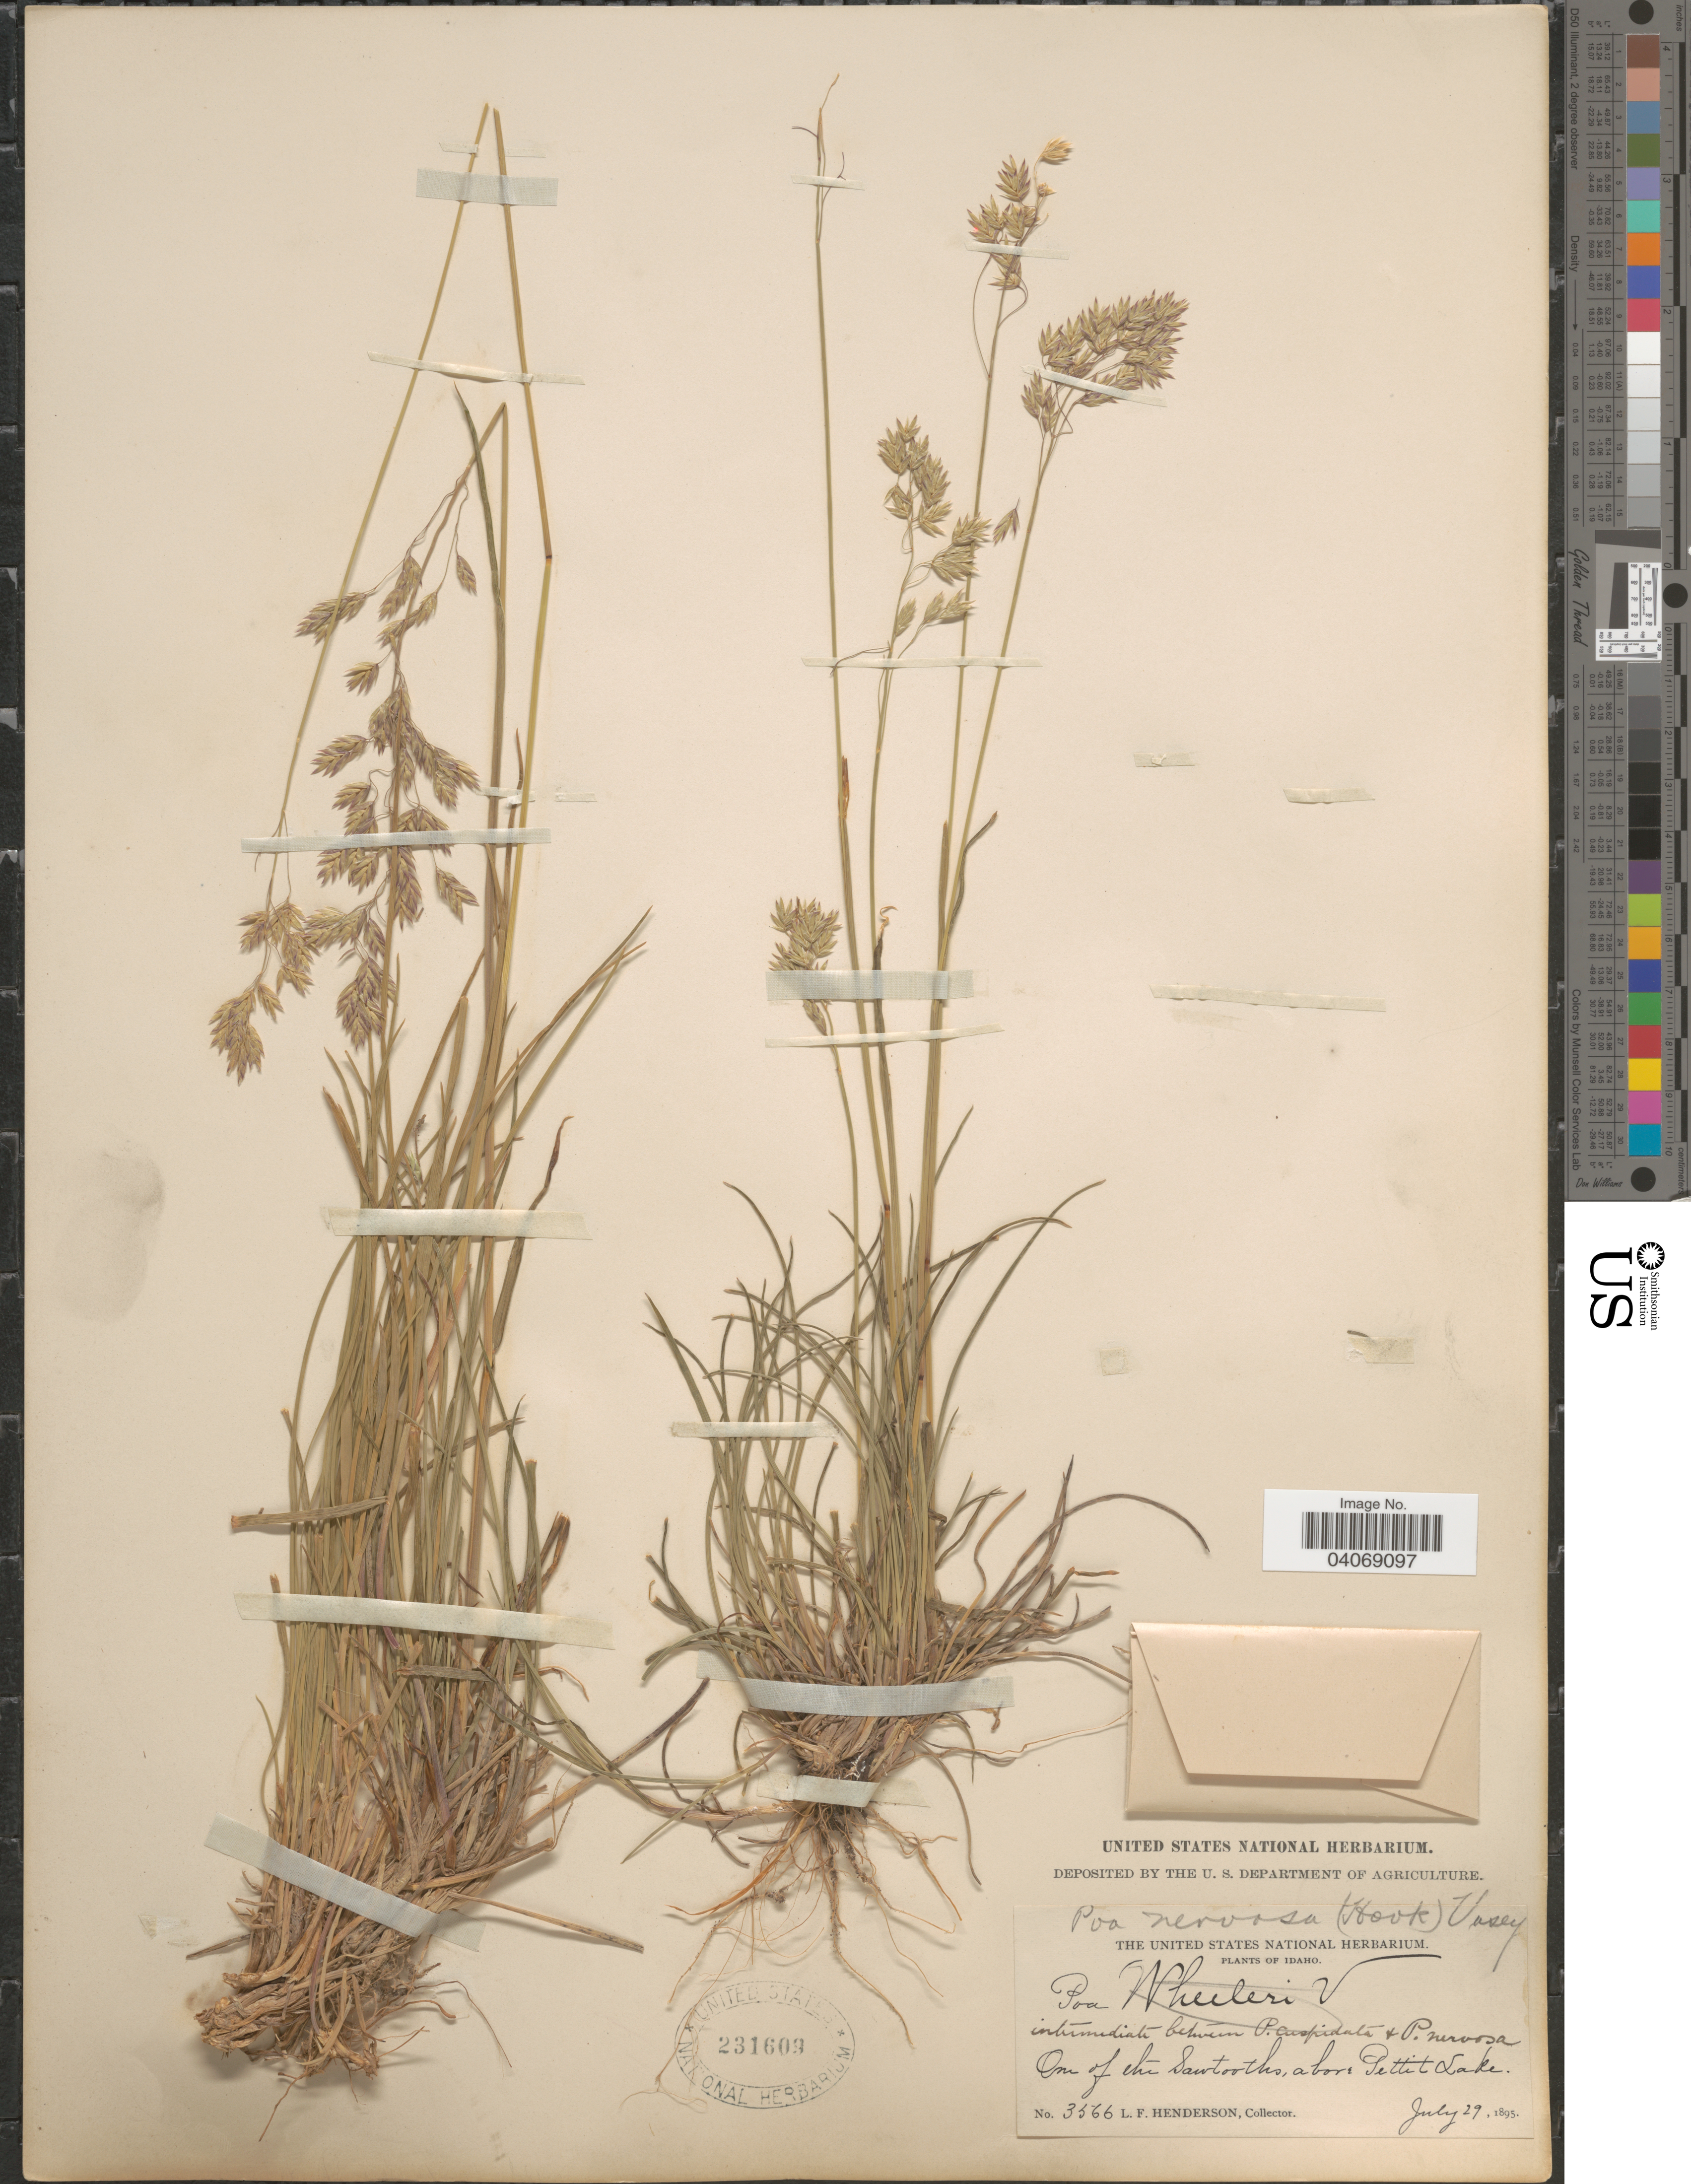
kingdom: Plantae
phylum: Tracheophyta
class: Liliopsida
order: Poales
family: Poaceae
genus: Poa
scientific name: Poa wheeleri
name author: Vasey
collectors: L. Henderson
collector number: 3566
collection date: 1895-07-29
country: United States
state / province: Idaho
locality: One of the Sawtooths, above Pettit Lake.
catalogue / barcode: US 231609